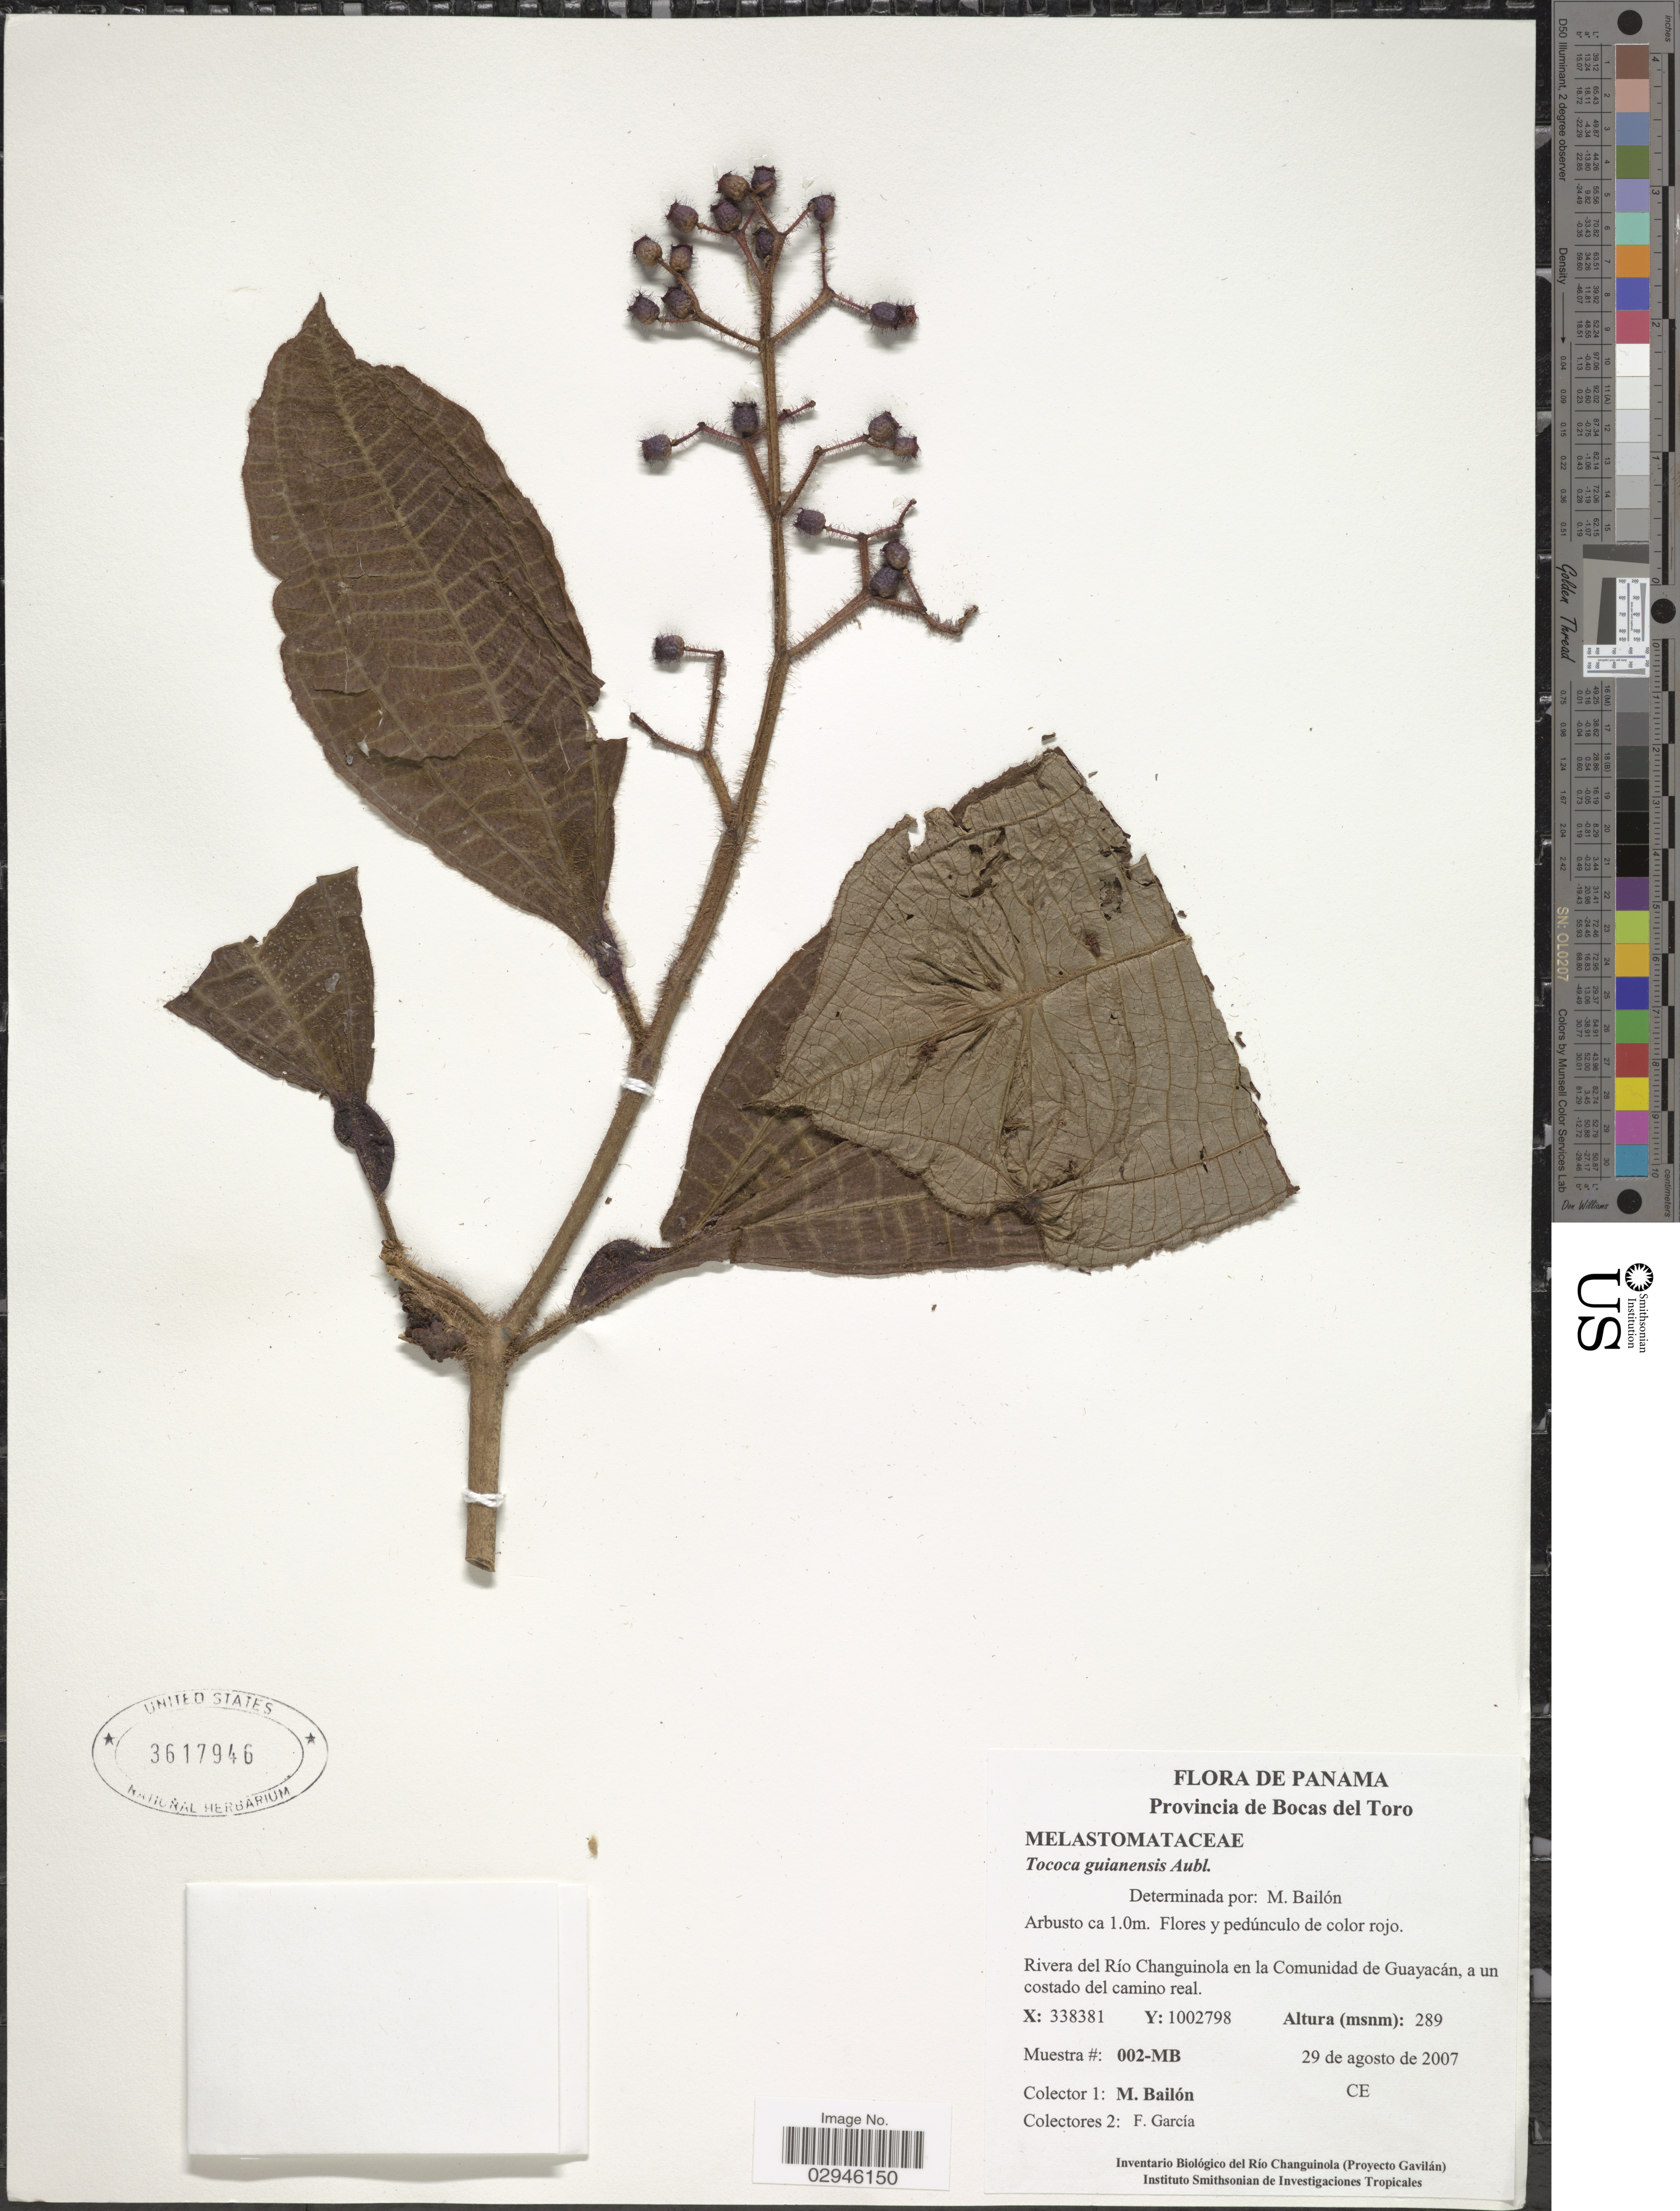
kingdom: Plantae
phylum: Tracheophyta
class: Magnoliopsida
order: Myrtales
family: Melastomataceae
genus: Tococa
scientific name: Tococa guianensis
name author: Aubl.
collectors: M. Bailón & F. Garcia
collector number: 002-MB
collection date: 2007-08-29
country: Panama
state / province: Bocas del Toro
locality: Rivera del Río Changuinola en la Comunidad de Guayacán, a un costado del camino real. X: 338381 Y:1002798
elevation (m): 289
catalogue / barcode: US 3617946